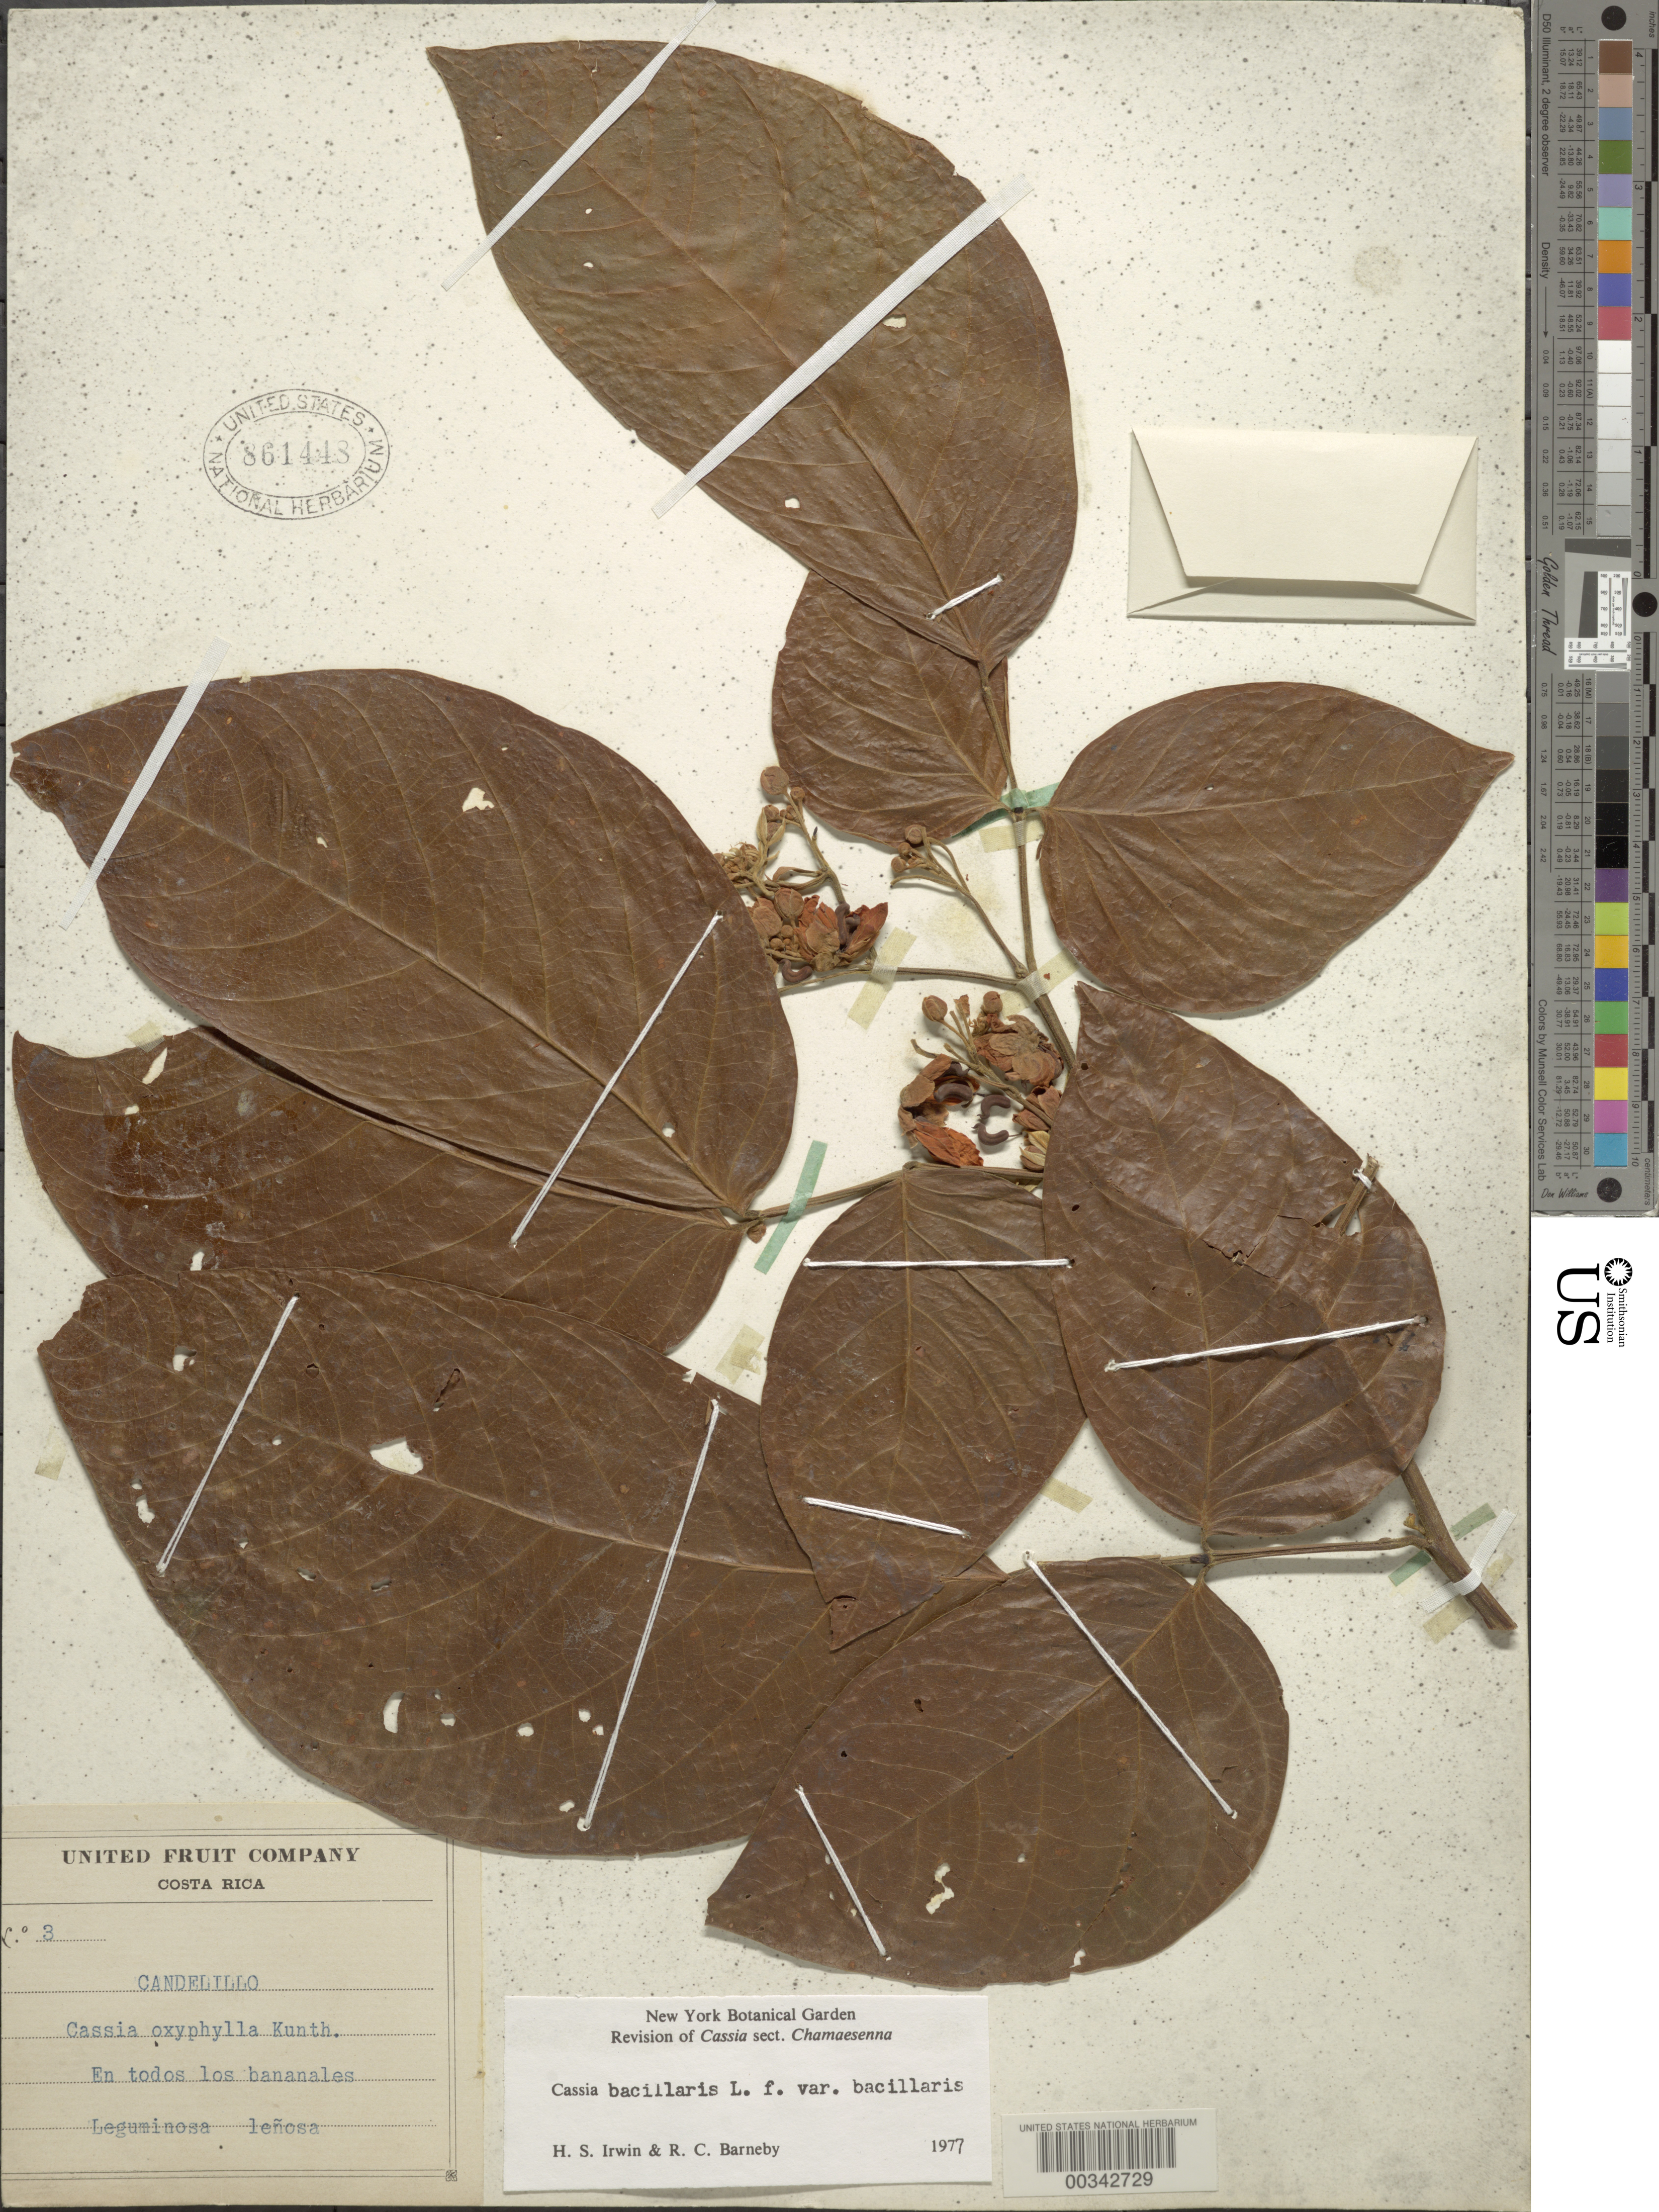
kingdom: Plantae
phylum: Tracheophyta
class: Magnoliopsida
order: Fabales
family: Fabaceae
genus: Senna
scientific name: Senna bacillaris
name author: (L. f.) H.S. Irwin & Barneby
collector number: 3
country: Costa Rica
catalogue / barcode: US 861448